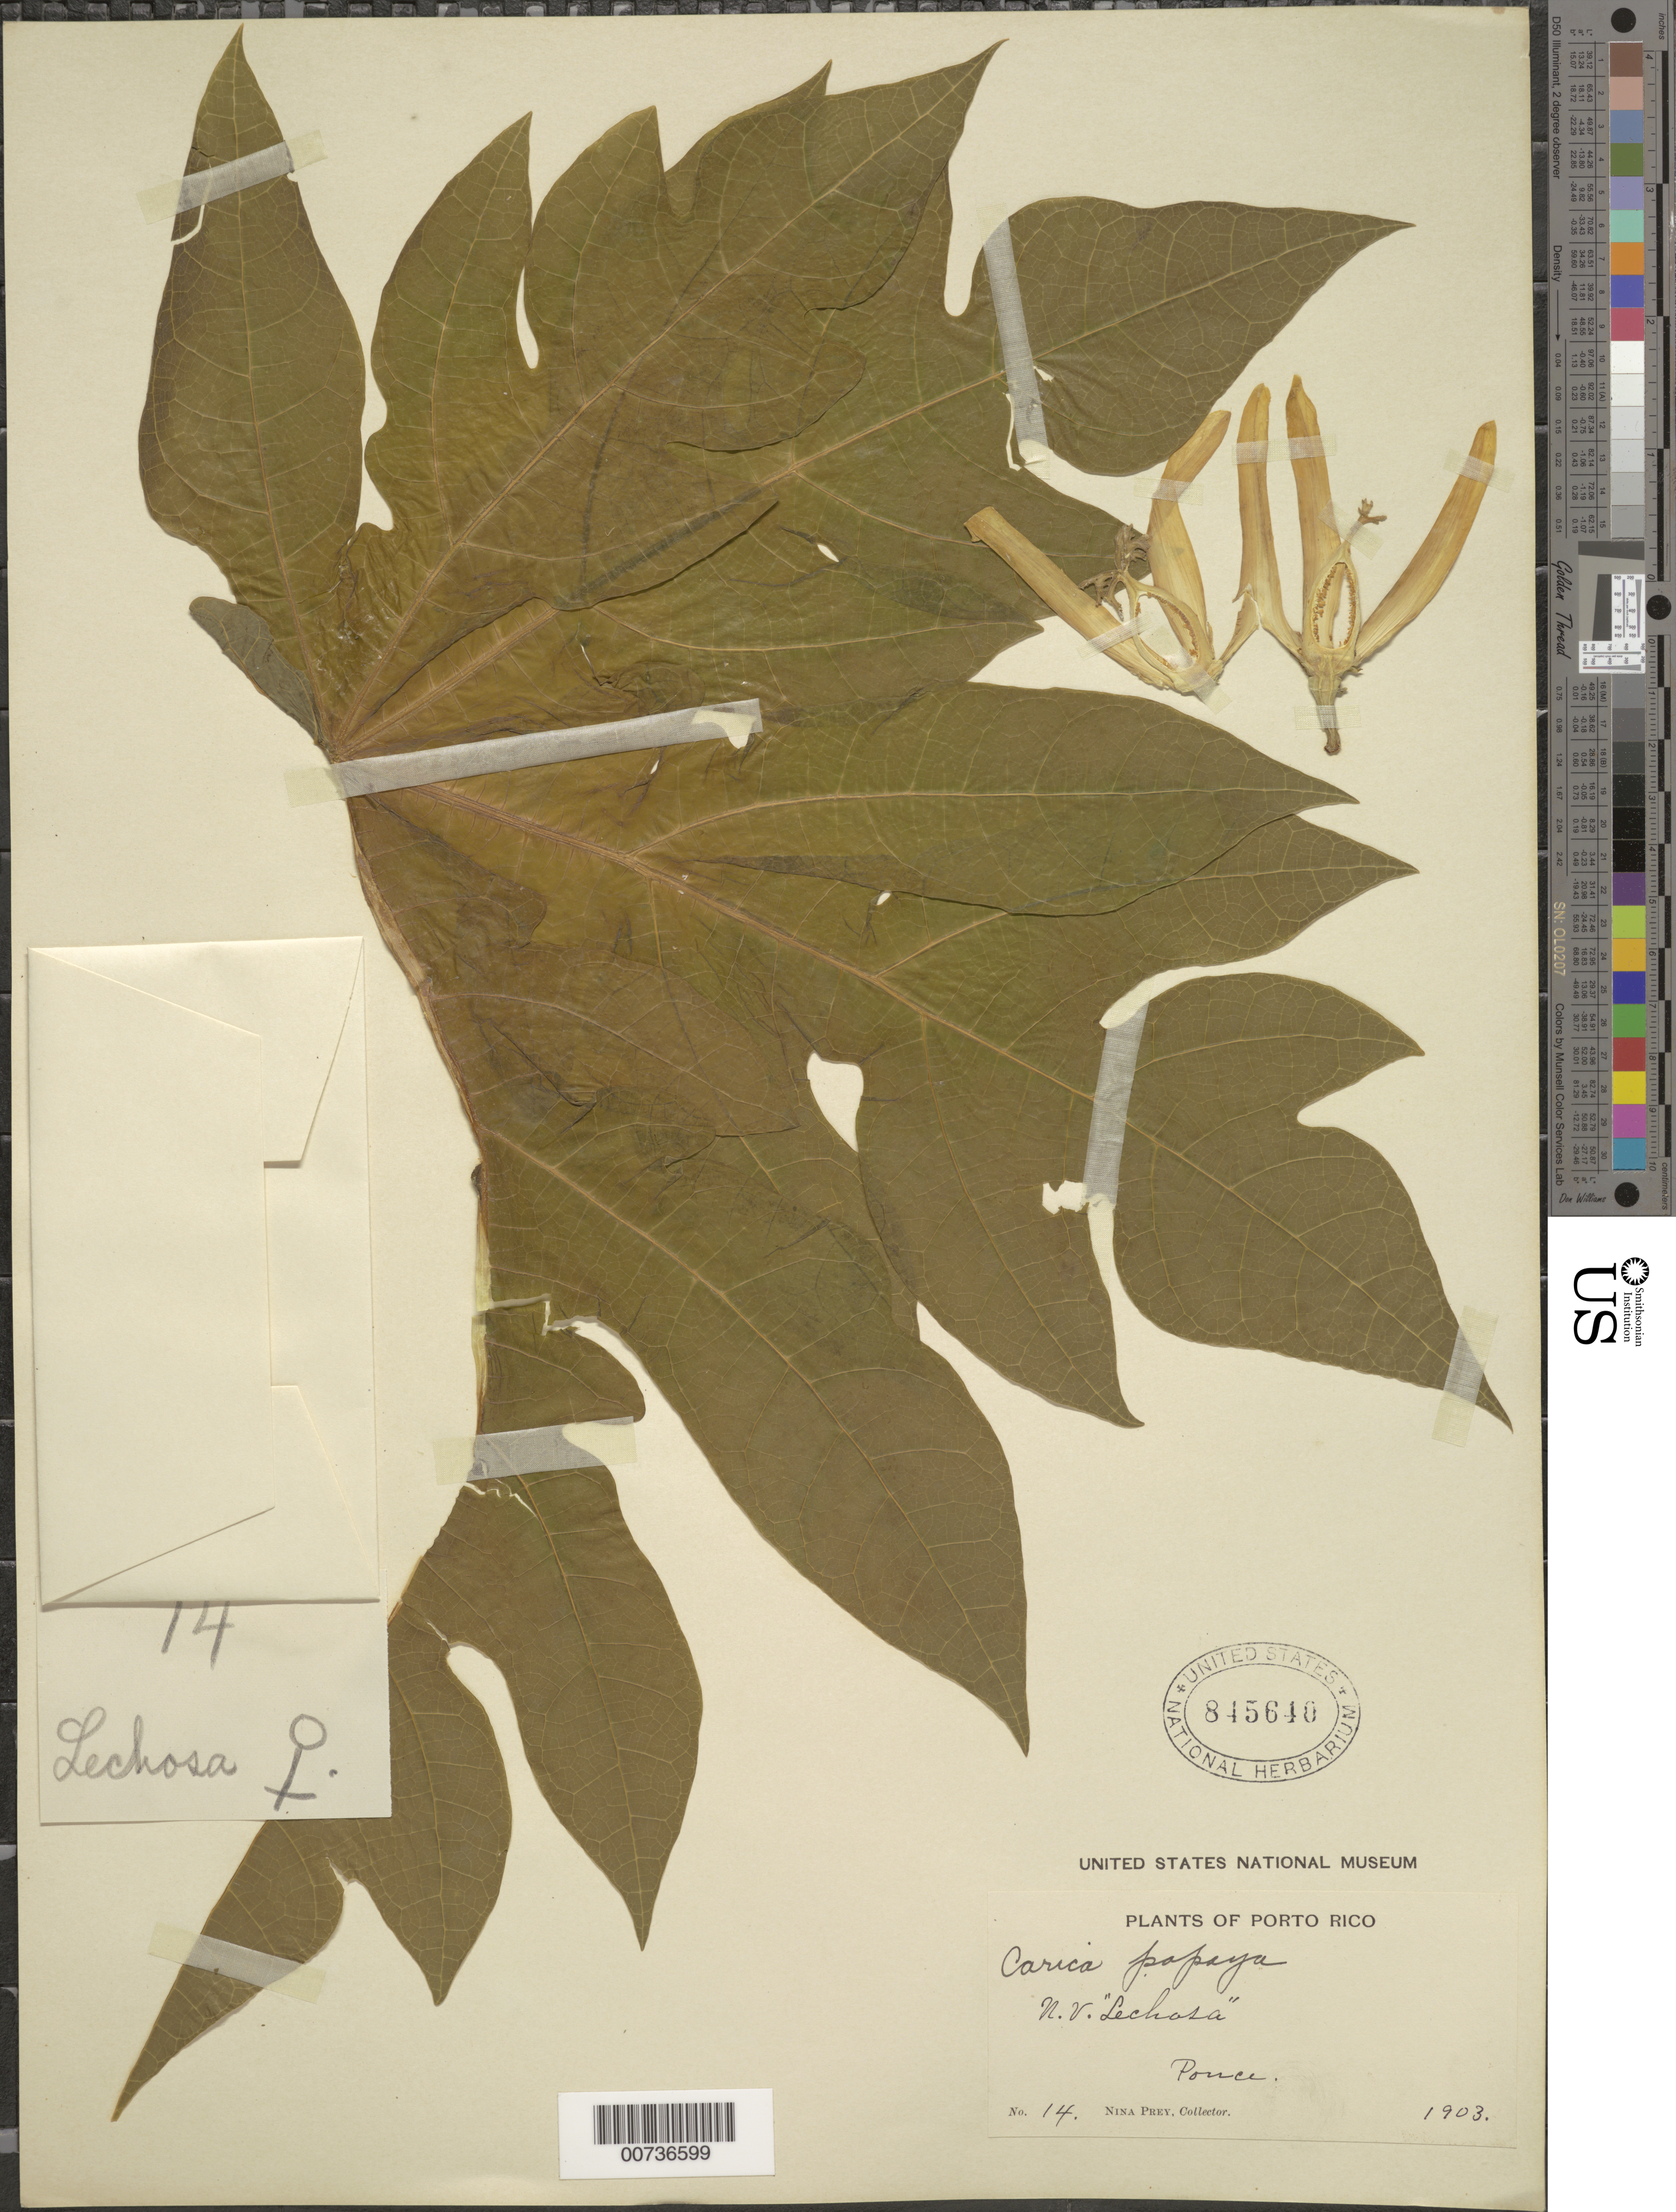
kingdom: Plantae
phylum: Tracheophyta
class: Magnoliopsida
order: Brassicales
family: Caricaceae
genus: Carica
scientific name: Carica papaya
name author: L.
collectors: N. Prey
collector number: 14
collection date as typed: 1903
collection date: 1903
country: Puerto Rico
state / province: Ponce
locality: Ponce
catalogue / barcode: US 845640